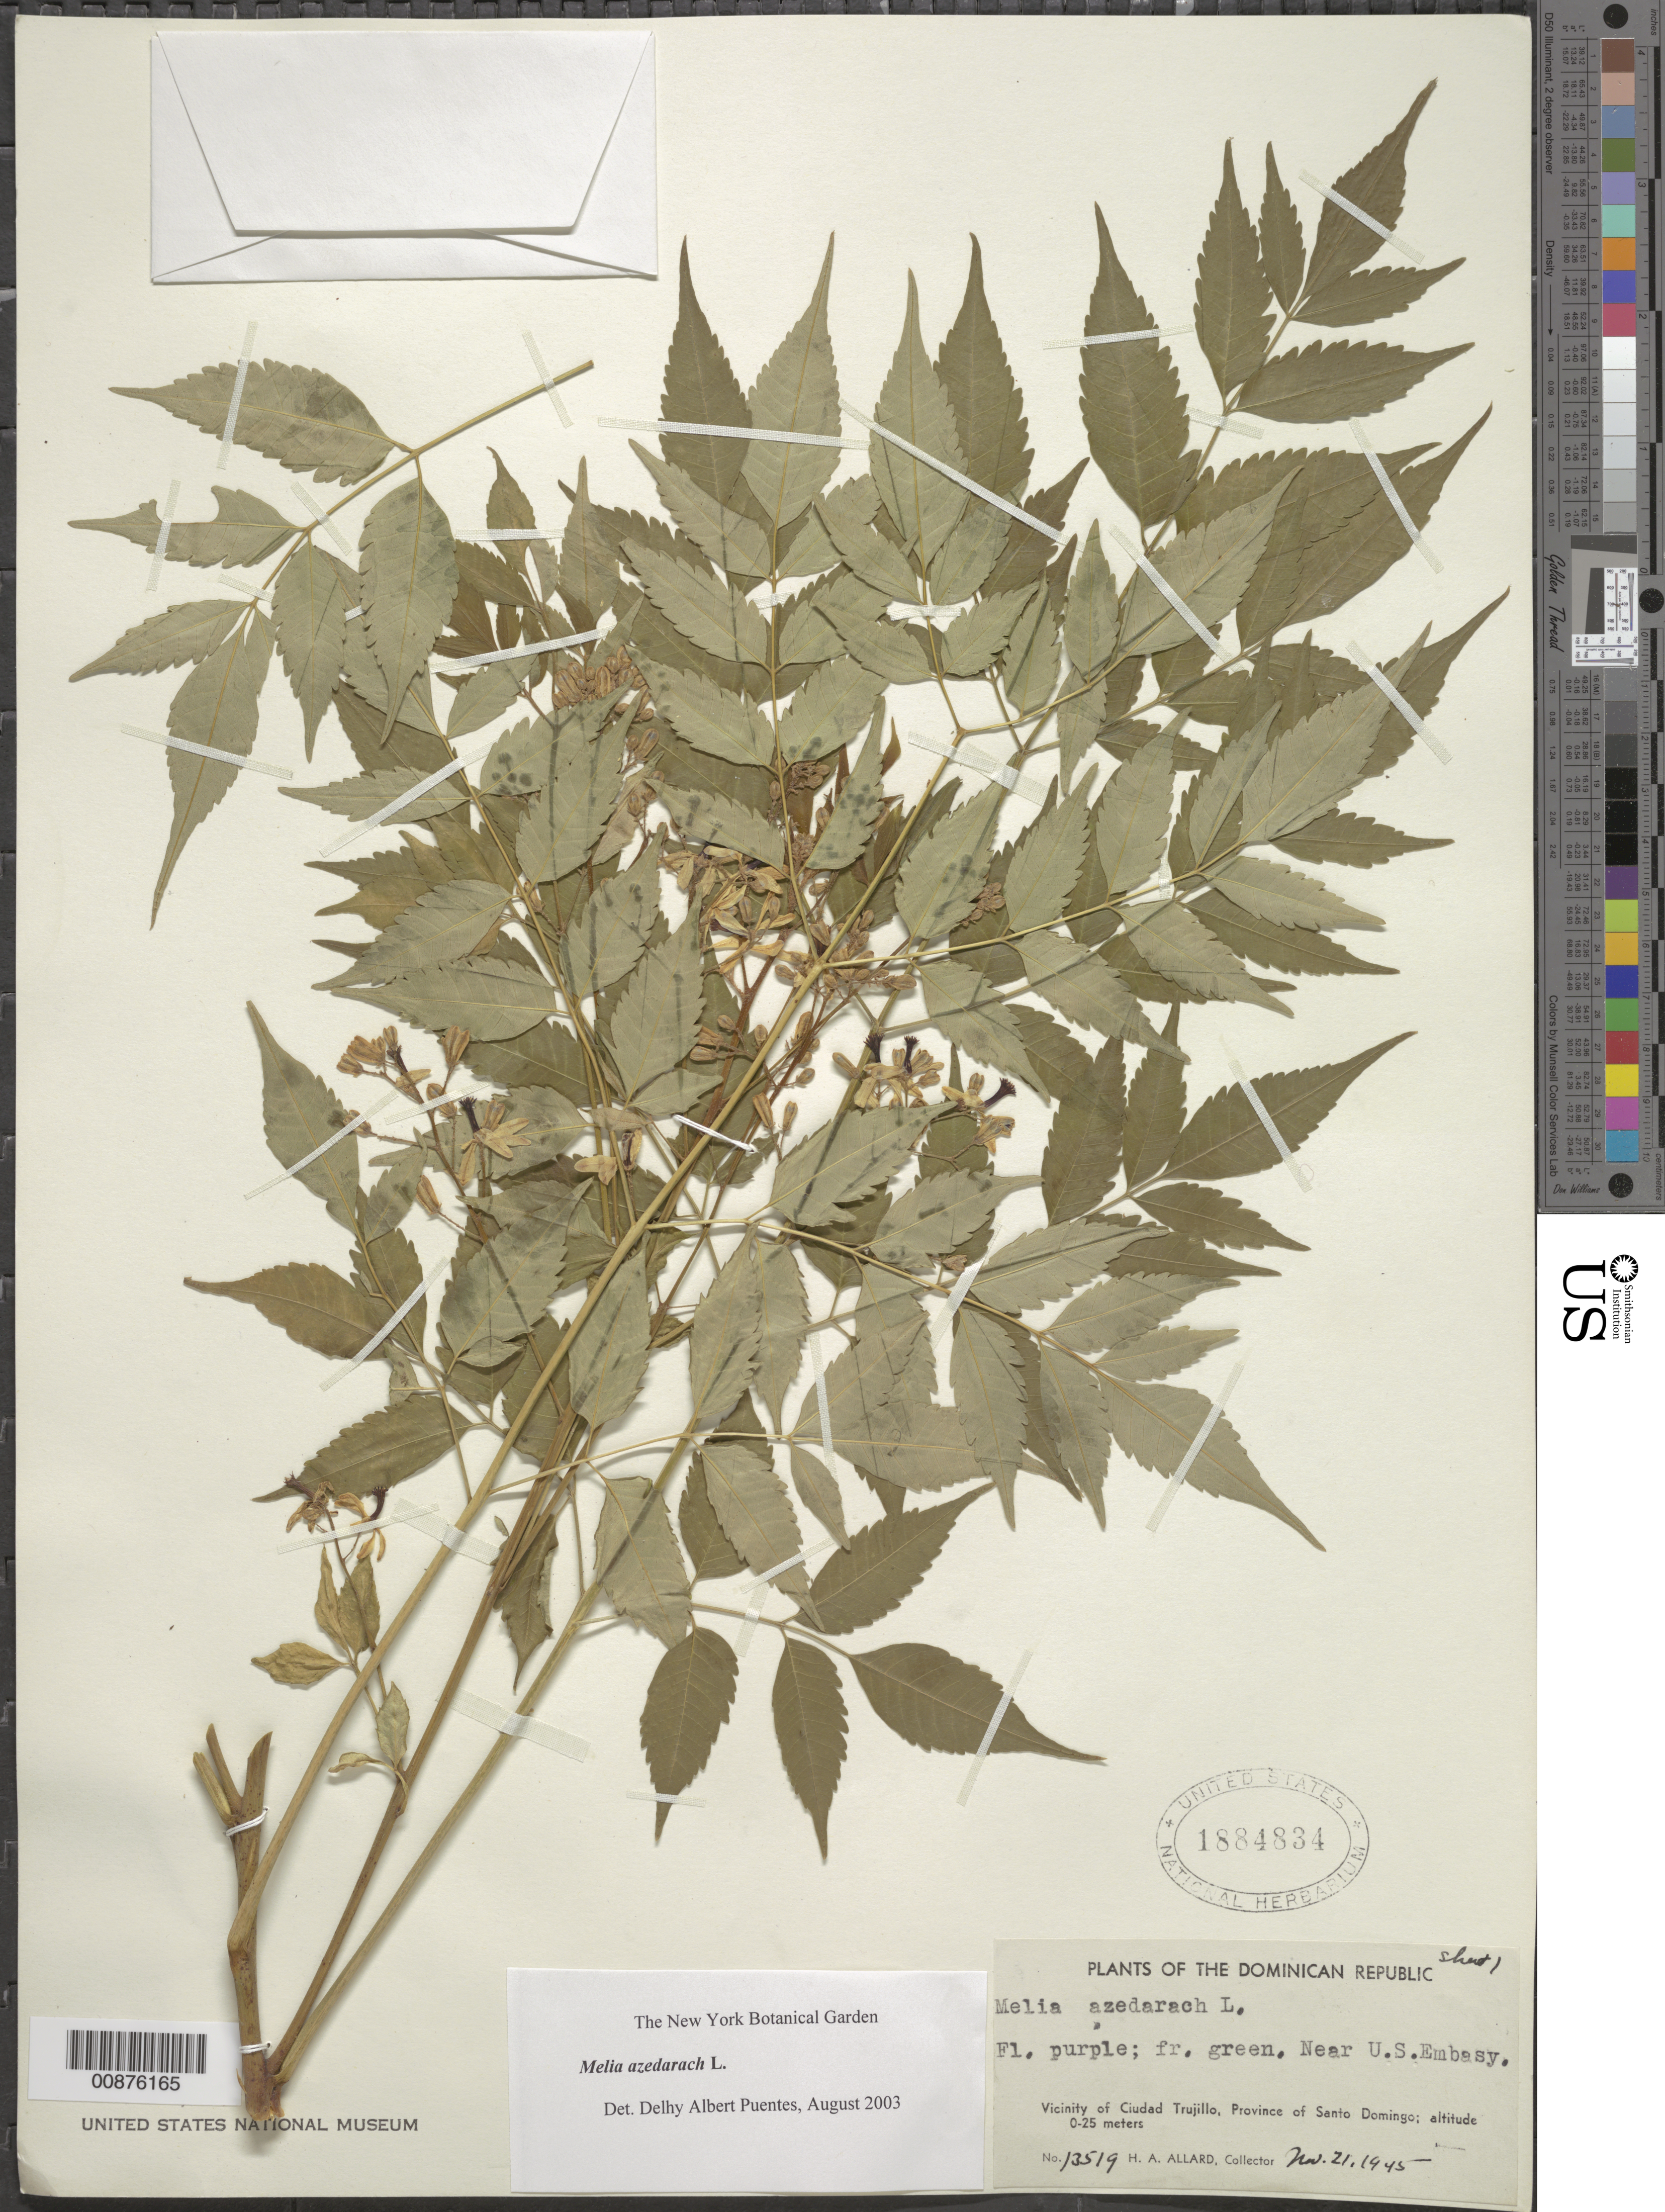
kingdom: Plantae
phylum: Tracheophyta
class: Magnoliopsida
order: Sapindales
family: Meliaceae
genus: Melia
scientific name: Melia azedarach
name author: L.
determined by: Puentes, D. A.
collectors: H. A. Allard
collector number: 13519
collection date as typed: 21 Nov 1945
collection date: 1945-11-21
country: Dominican Republic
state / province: Distrito Nacional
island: Hispaniola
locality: Vicinity of Santo Domingo City, near US Embassy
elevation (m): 0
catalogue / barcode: US 1884834